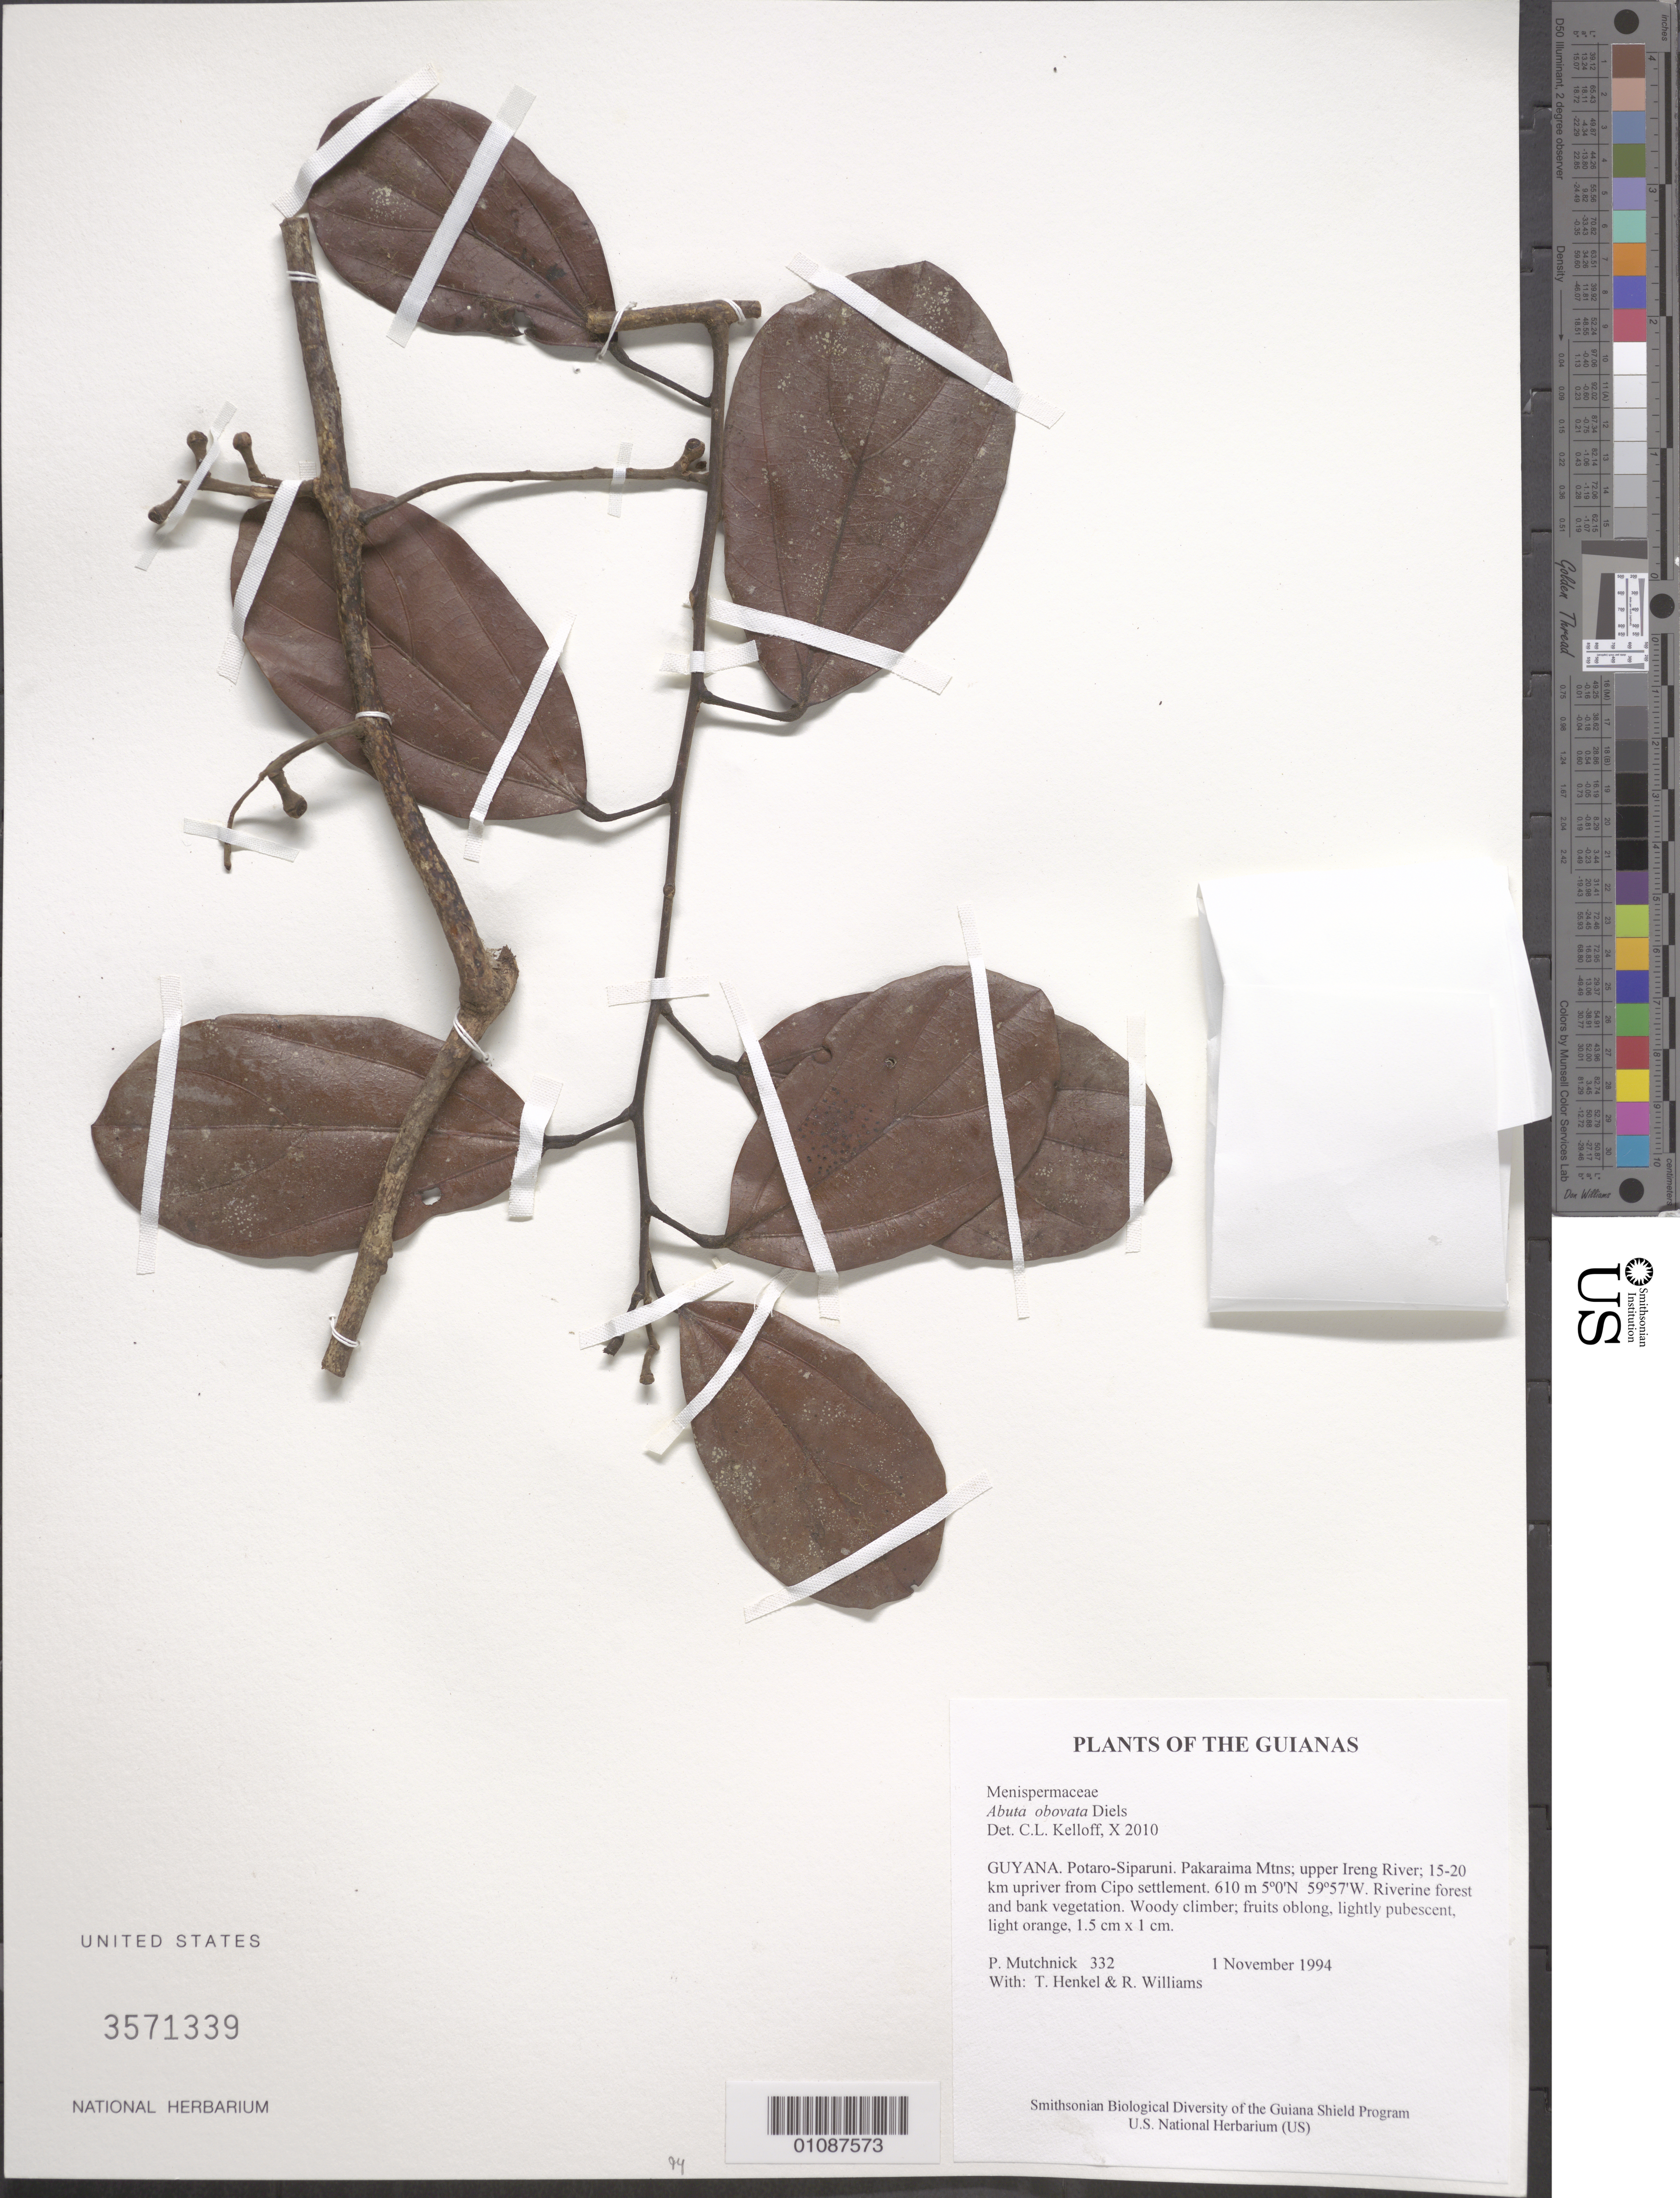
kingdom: Plantae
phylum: Tracheophyta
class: Magnoliopsida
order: Ranunculales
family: Menispermaceae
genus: Abuta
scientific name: Abuta obovata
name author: Diels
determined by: Kelloff, Carol L., (US), Smithsonian Institution - National Museum of Natural History (UNITED STATES)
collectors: P. Mutchnick, T. Henkel & R. Williams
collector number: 332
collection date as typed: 1 November 1994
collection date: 1994-11-01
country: Guyana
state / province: Potaro-Siparuni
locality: Pakaraima Mtns; upper Ireng River; 15-20 km upriver from Cipo settlement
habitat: Riverine forest and bank vegetation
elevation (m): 610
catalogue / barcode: US 3571339